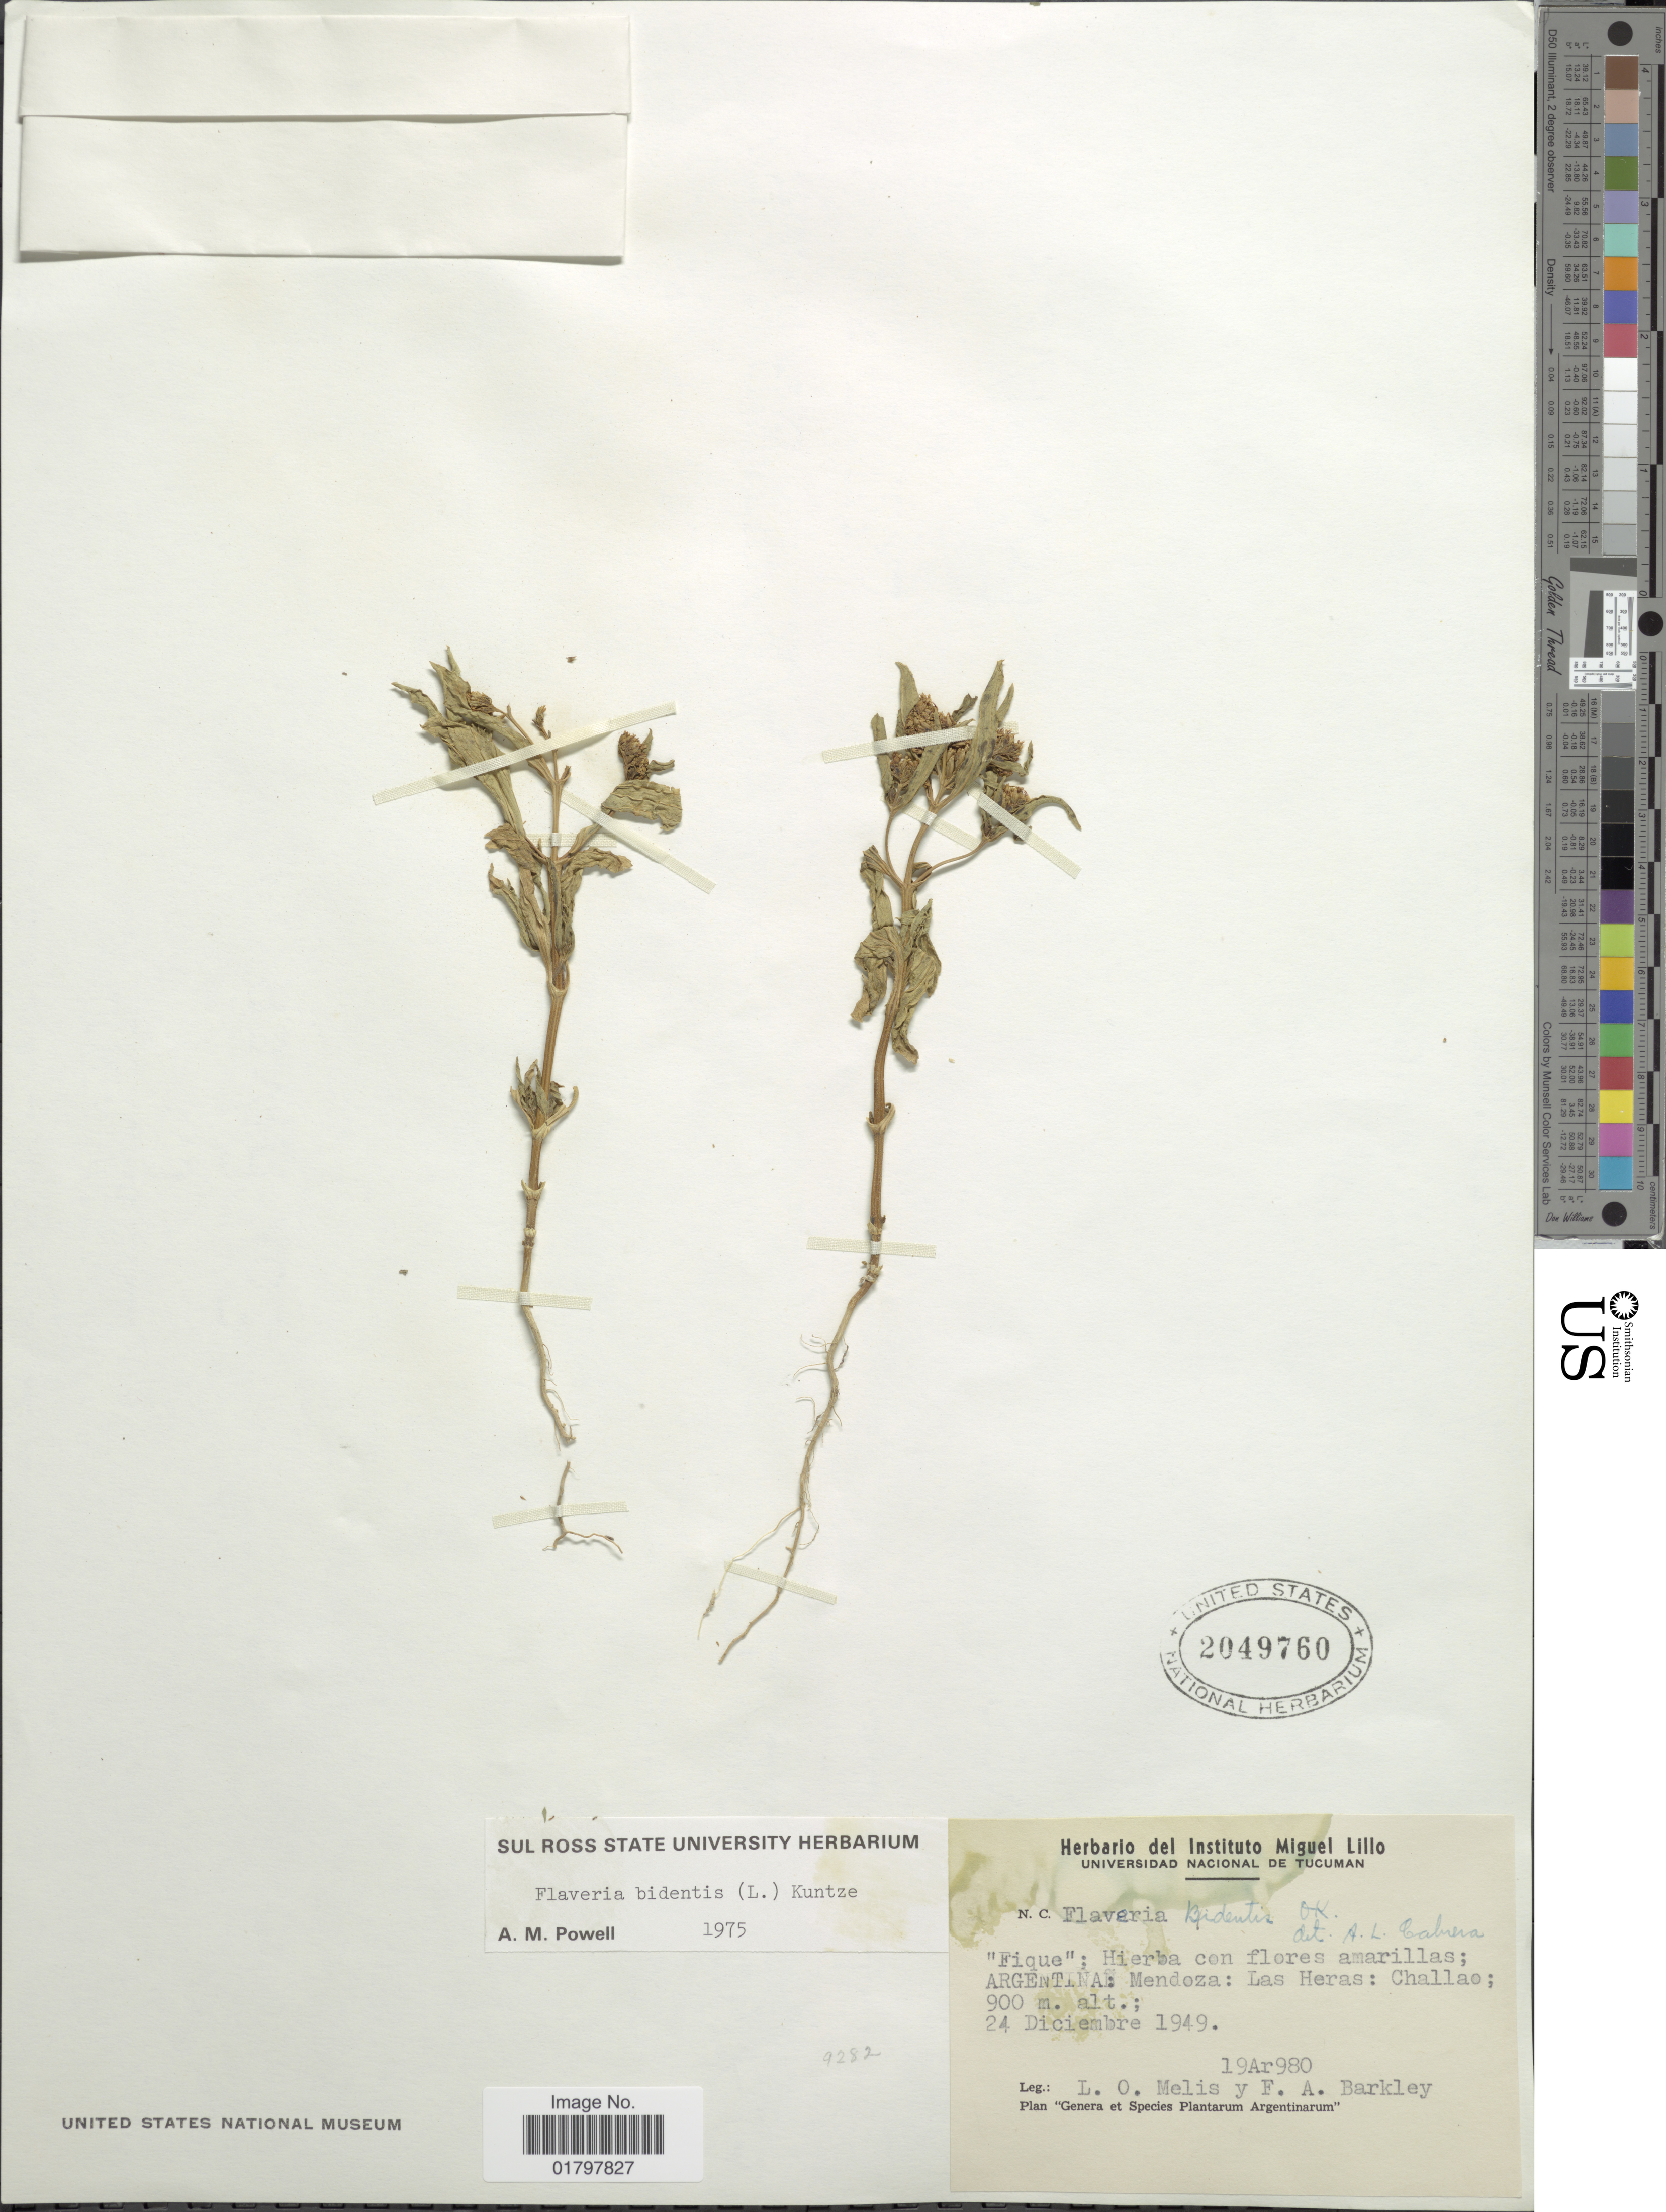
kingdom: Plantae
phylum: Tracheophyta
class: Magnoliopsida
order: Asterales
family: Asteraceae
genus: Flaveria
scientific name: Flaveria bidentis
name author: (L.) Kuntze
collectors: L. Melis & F. A. Barkley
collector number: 19Ar980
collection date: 1949-12-24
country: Argentina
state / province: Mendoza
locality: Argentina: Mendoza: Las Heras: Challao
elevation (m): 900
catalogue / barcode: US 2049760